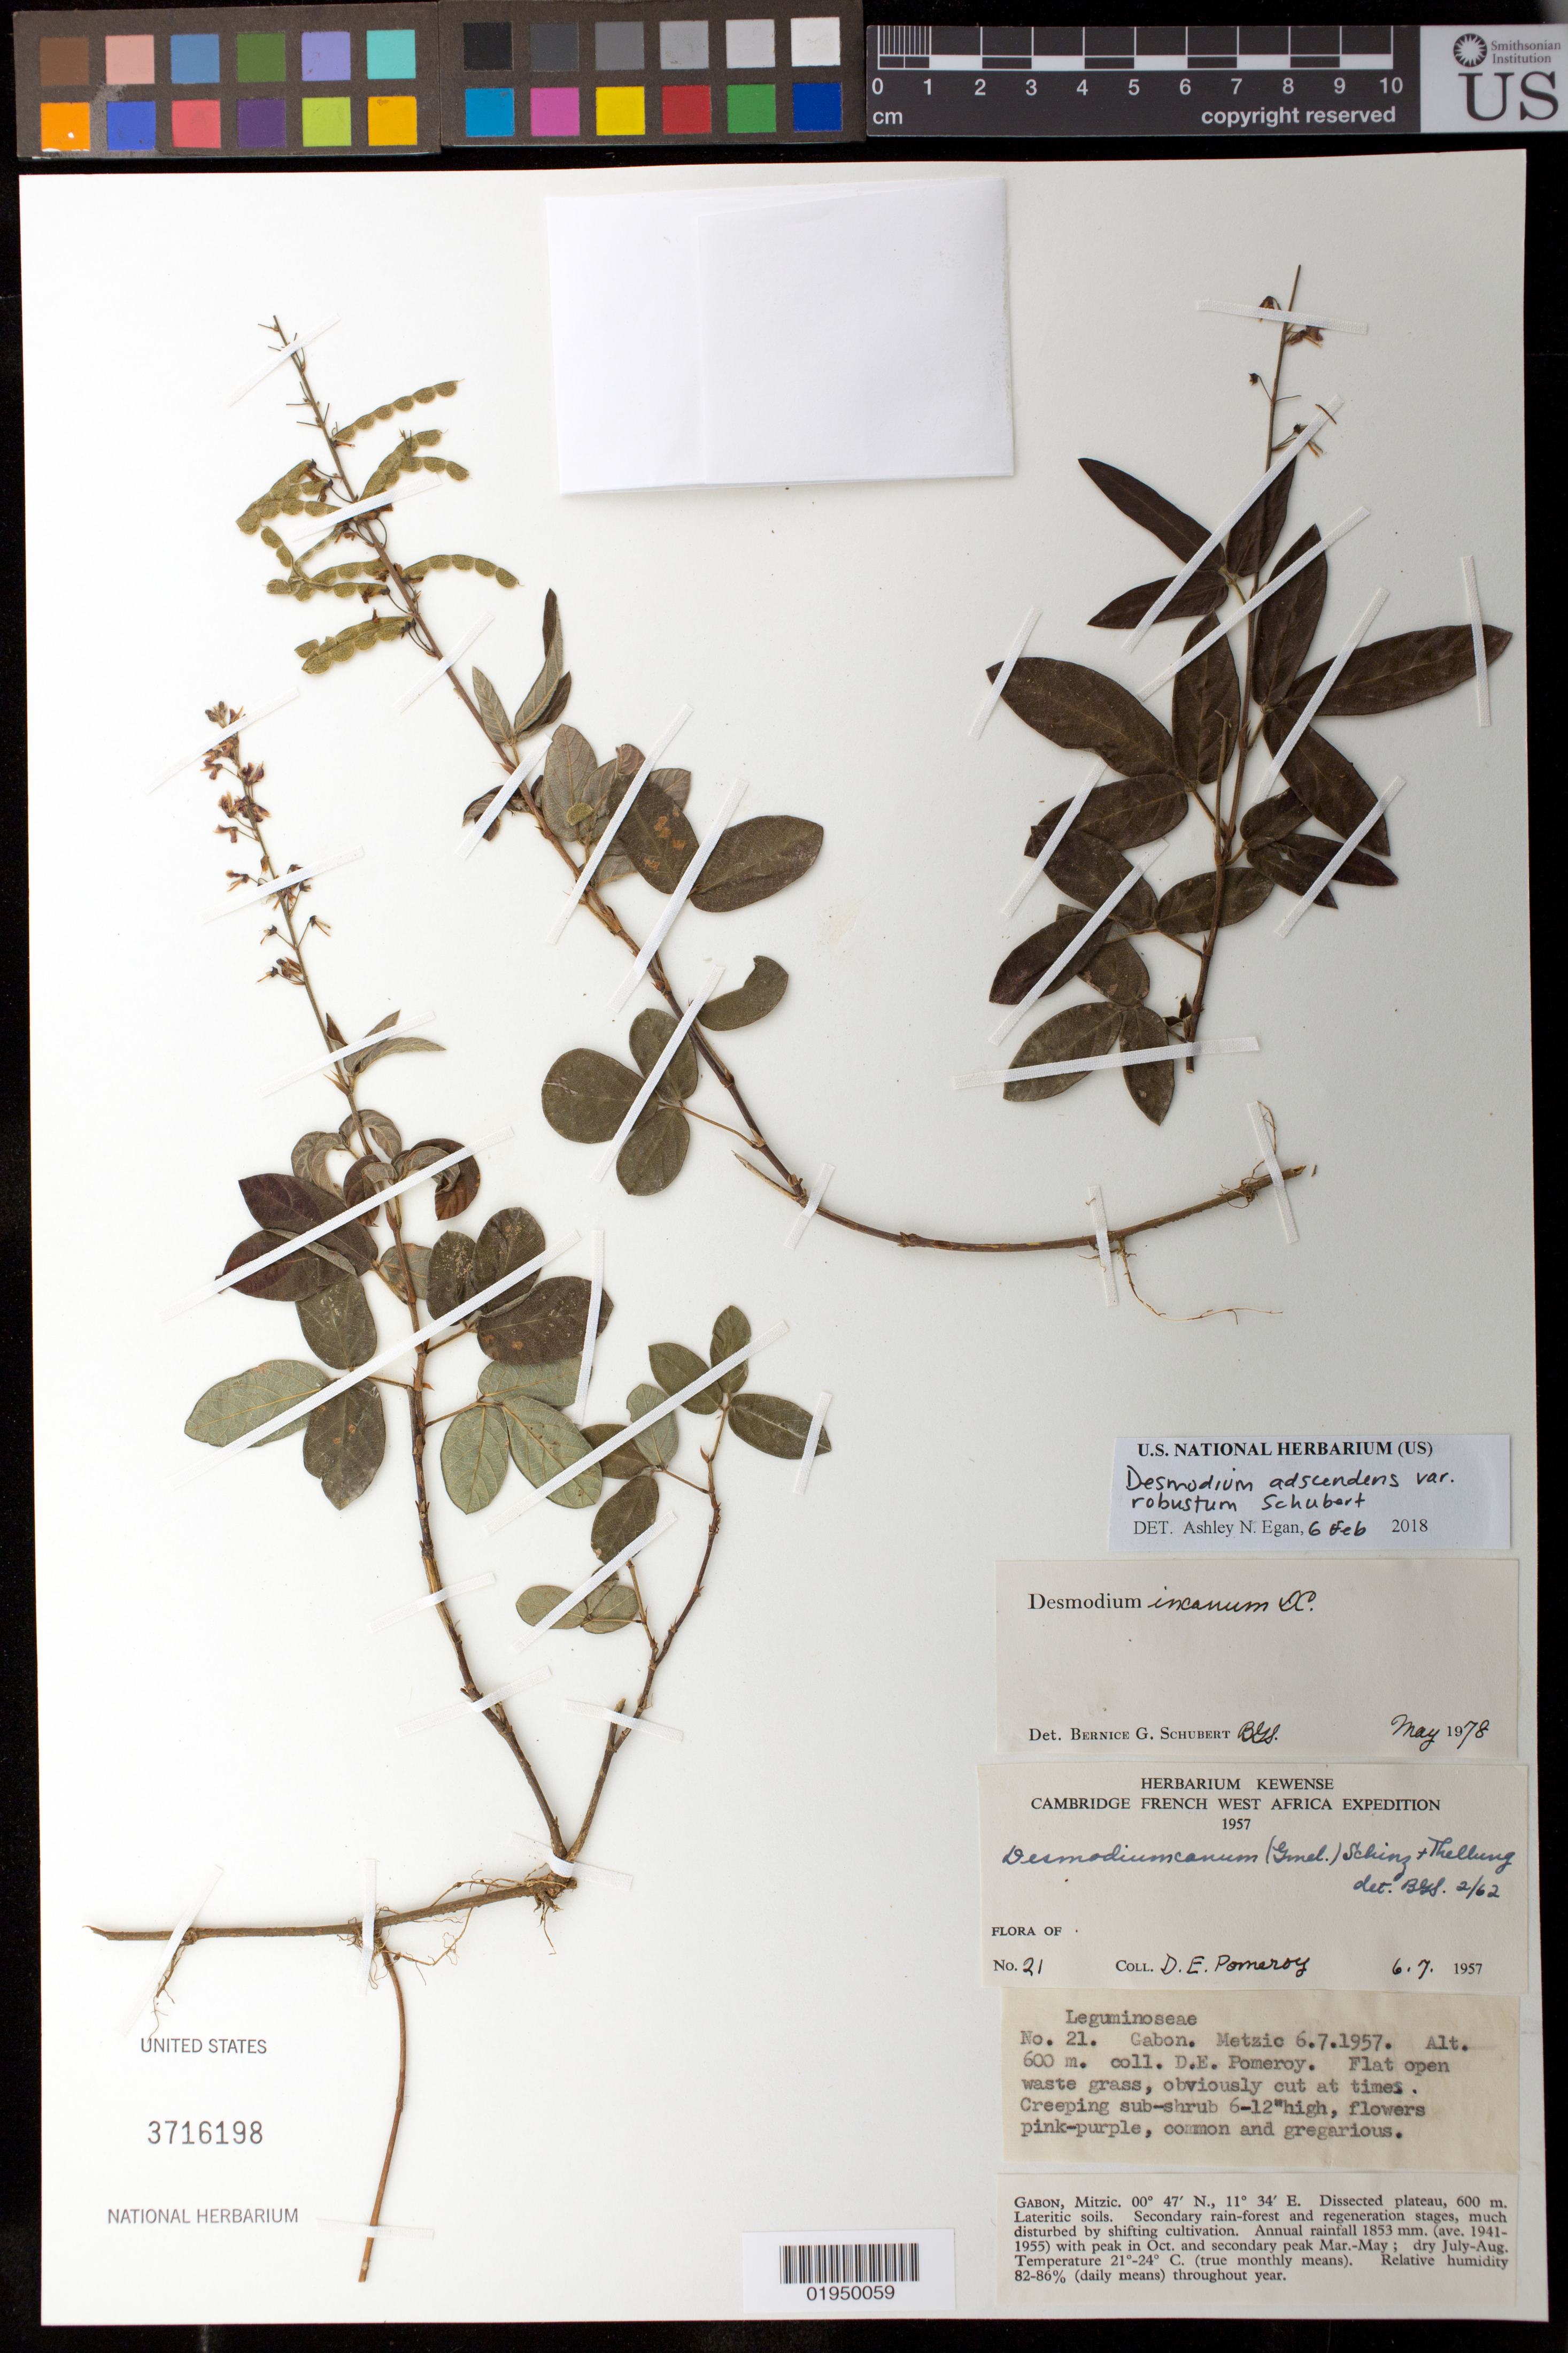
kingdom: Plantae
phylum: Tracheophyta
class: Magnoliopsida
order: Fabales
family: Fabaceae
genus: Desmodium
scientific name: Desmodium adscendens var. robustum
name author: B.G. Schub.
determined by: Egan, Ashley N., (US), Smithsonian Institution - National Museum of Natural History (UNITED STATES)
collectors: D. Pomeroy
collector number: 21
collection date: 1957-07-06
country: Gabon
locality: Mitzic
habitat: Dissected plateau. Lateritic soils. Secondary rain-forest and regeneration stages, much disturbed by shifting cultivation.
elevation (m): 600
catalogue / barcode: US 3716198